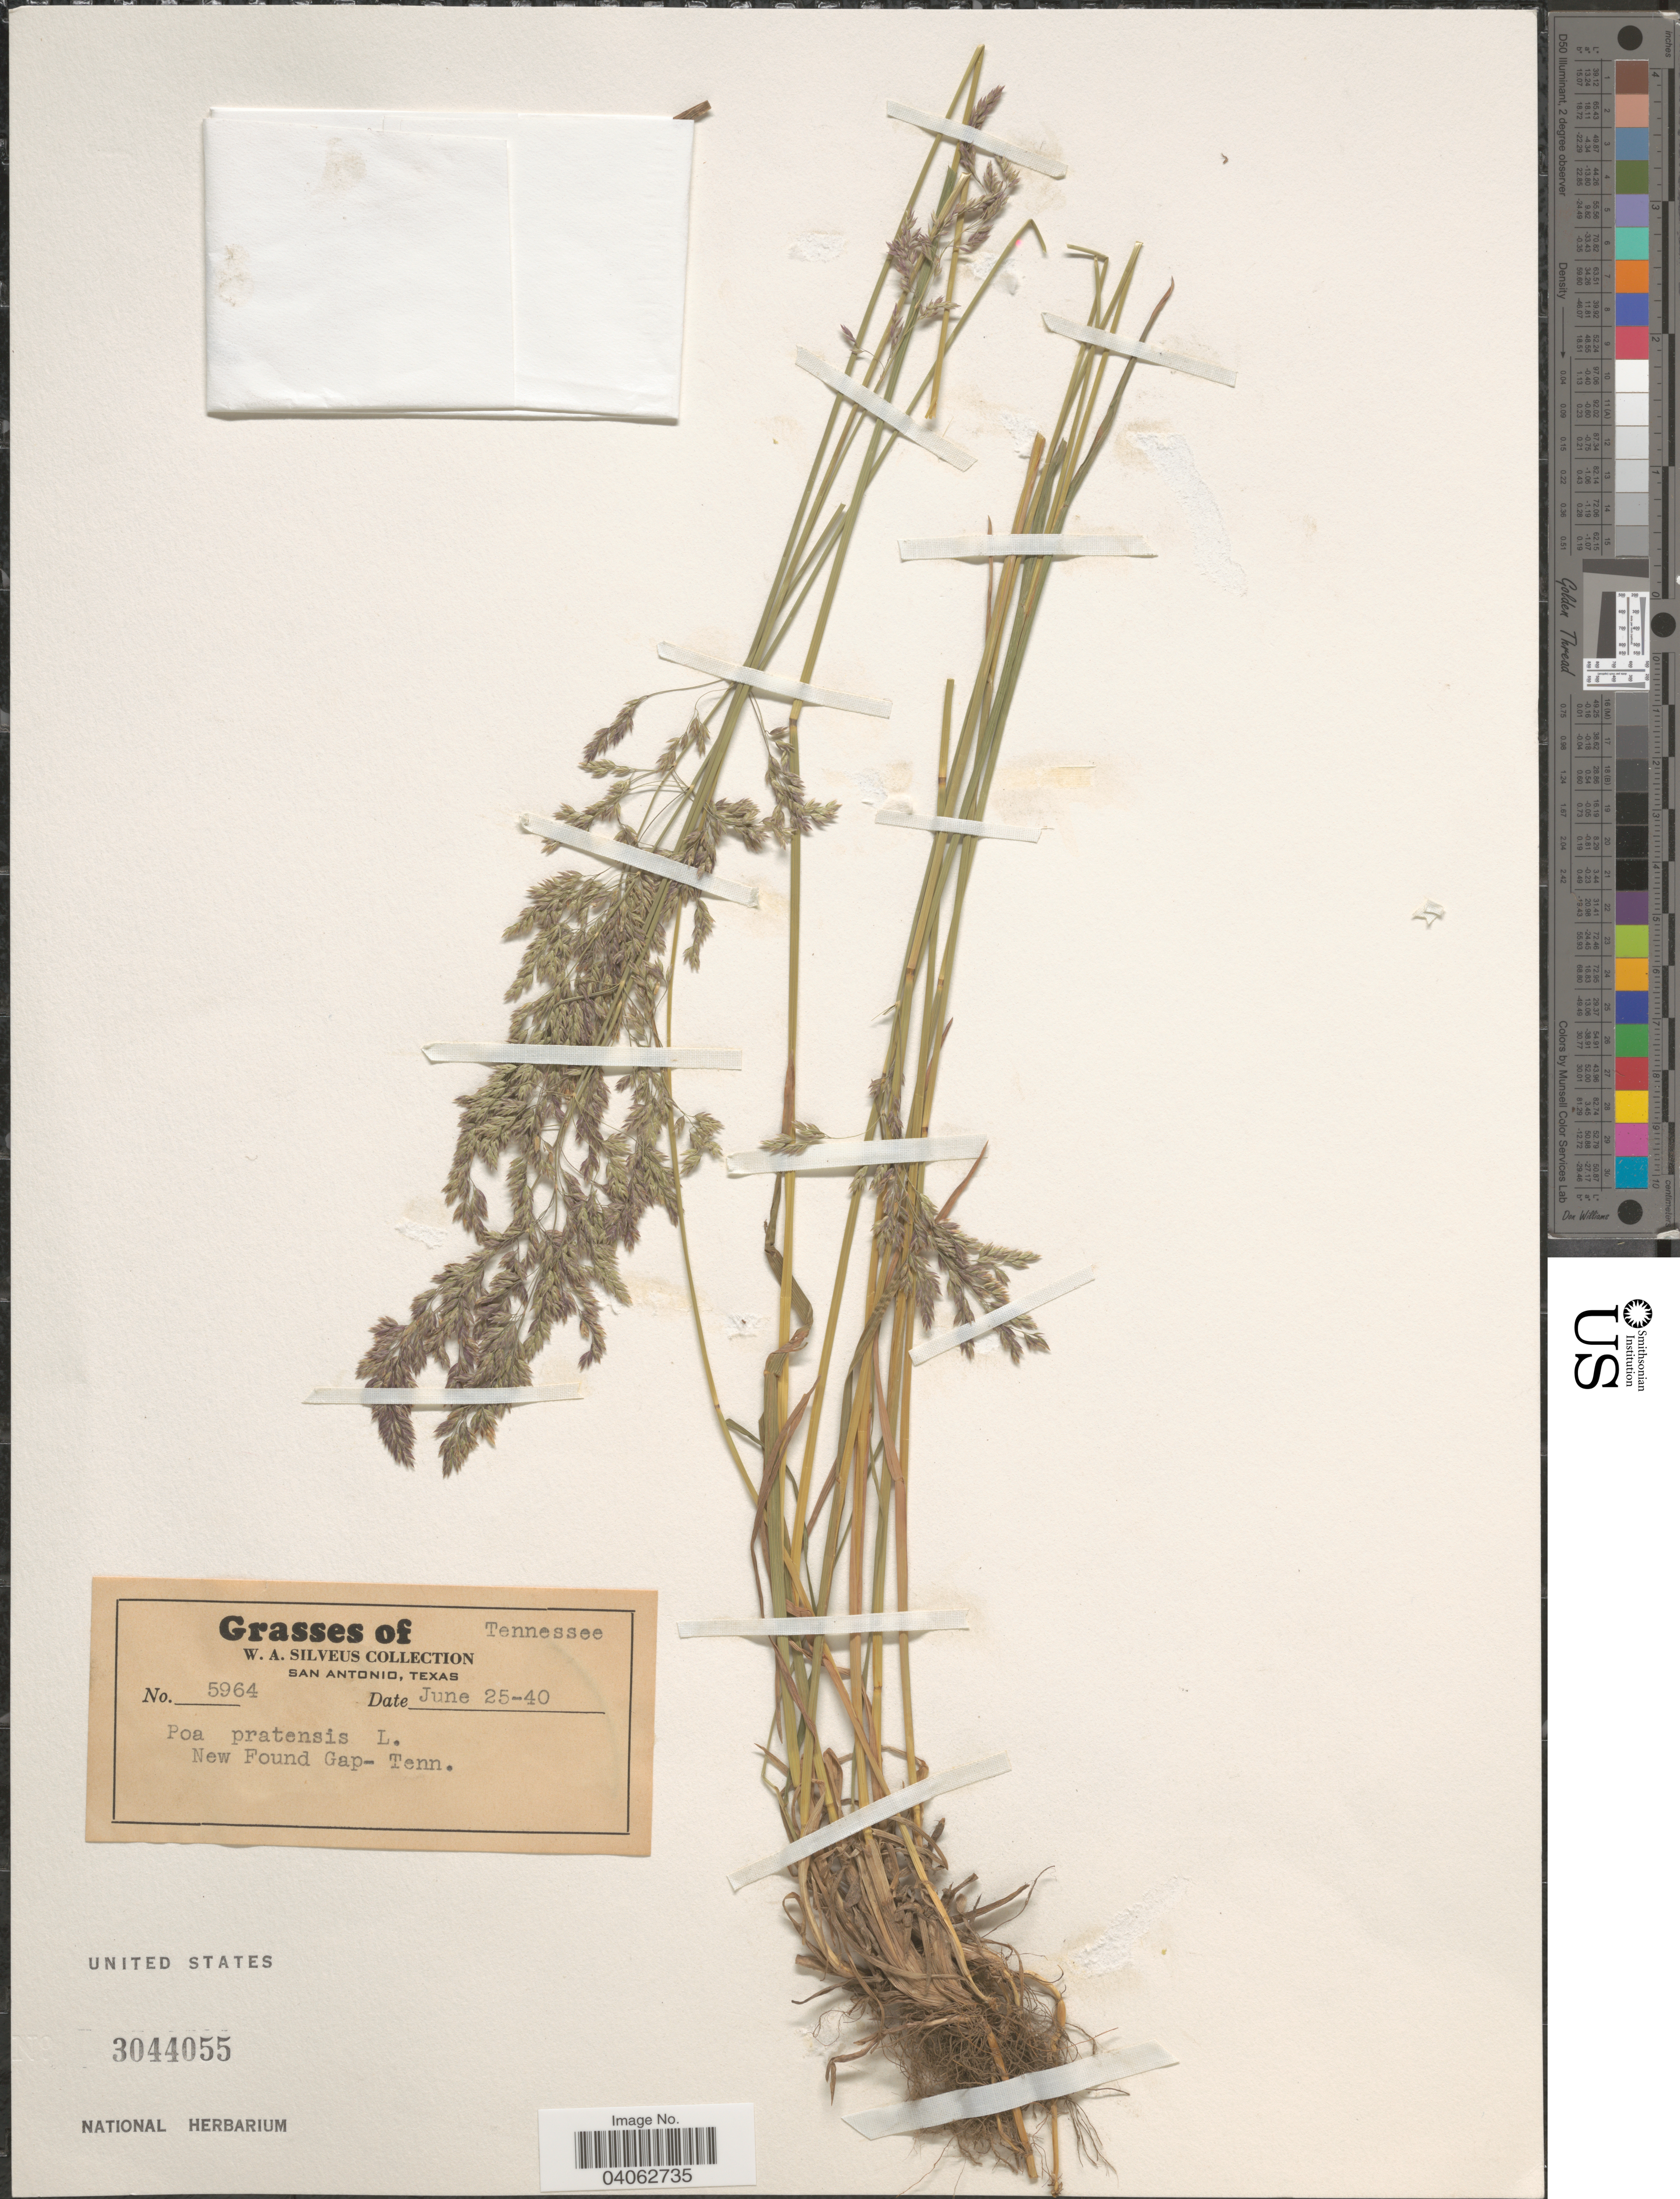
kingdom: Plantae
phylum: Tracheophyta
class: Liliopsida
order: Poales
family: Poaceae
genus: Poa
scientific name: Poa pratensis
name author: L.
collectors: W. Silveus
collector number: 5964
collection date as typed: Transcribed d/m/y: 25/6/40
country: United States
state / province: Tennessee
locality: New Found Gap.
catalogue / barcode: US 3044055